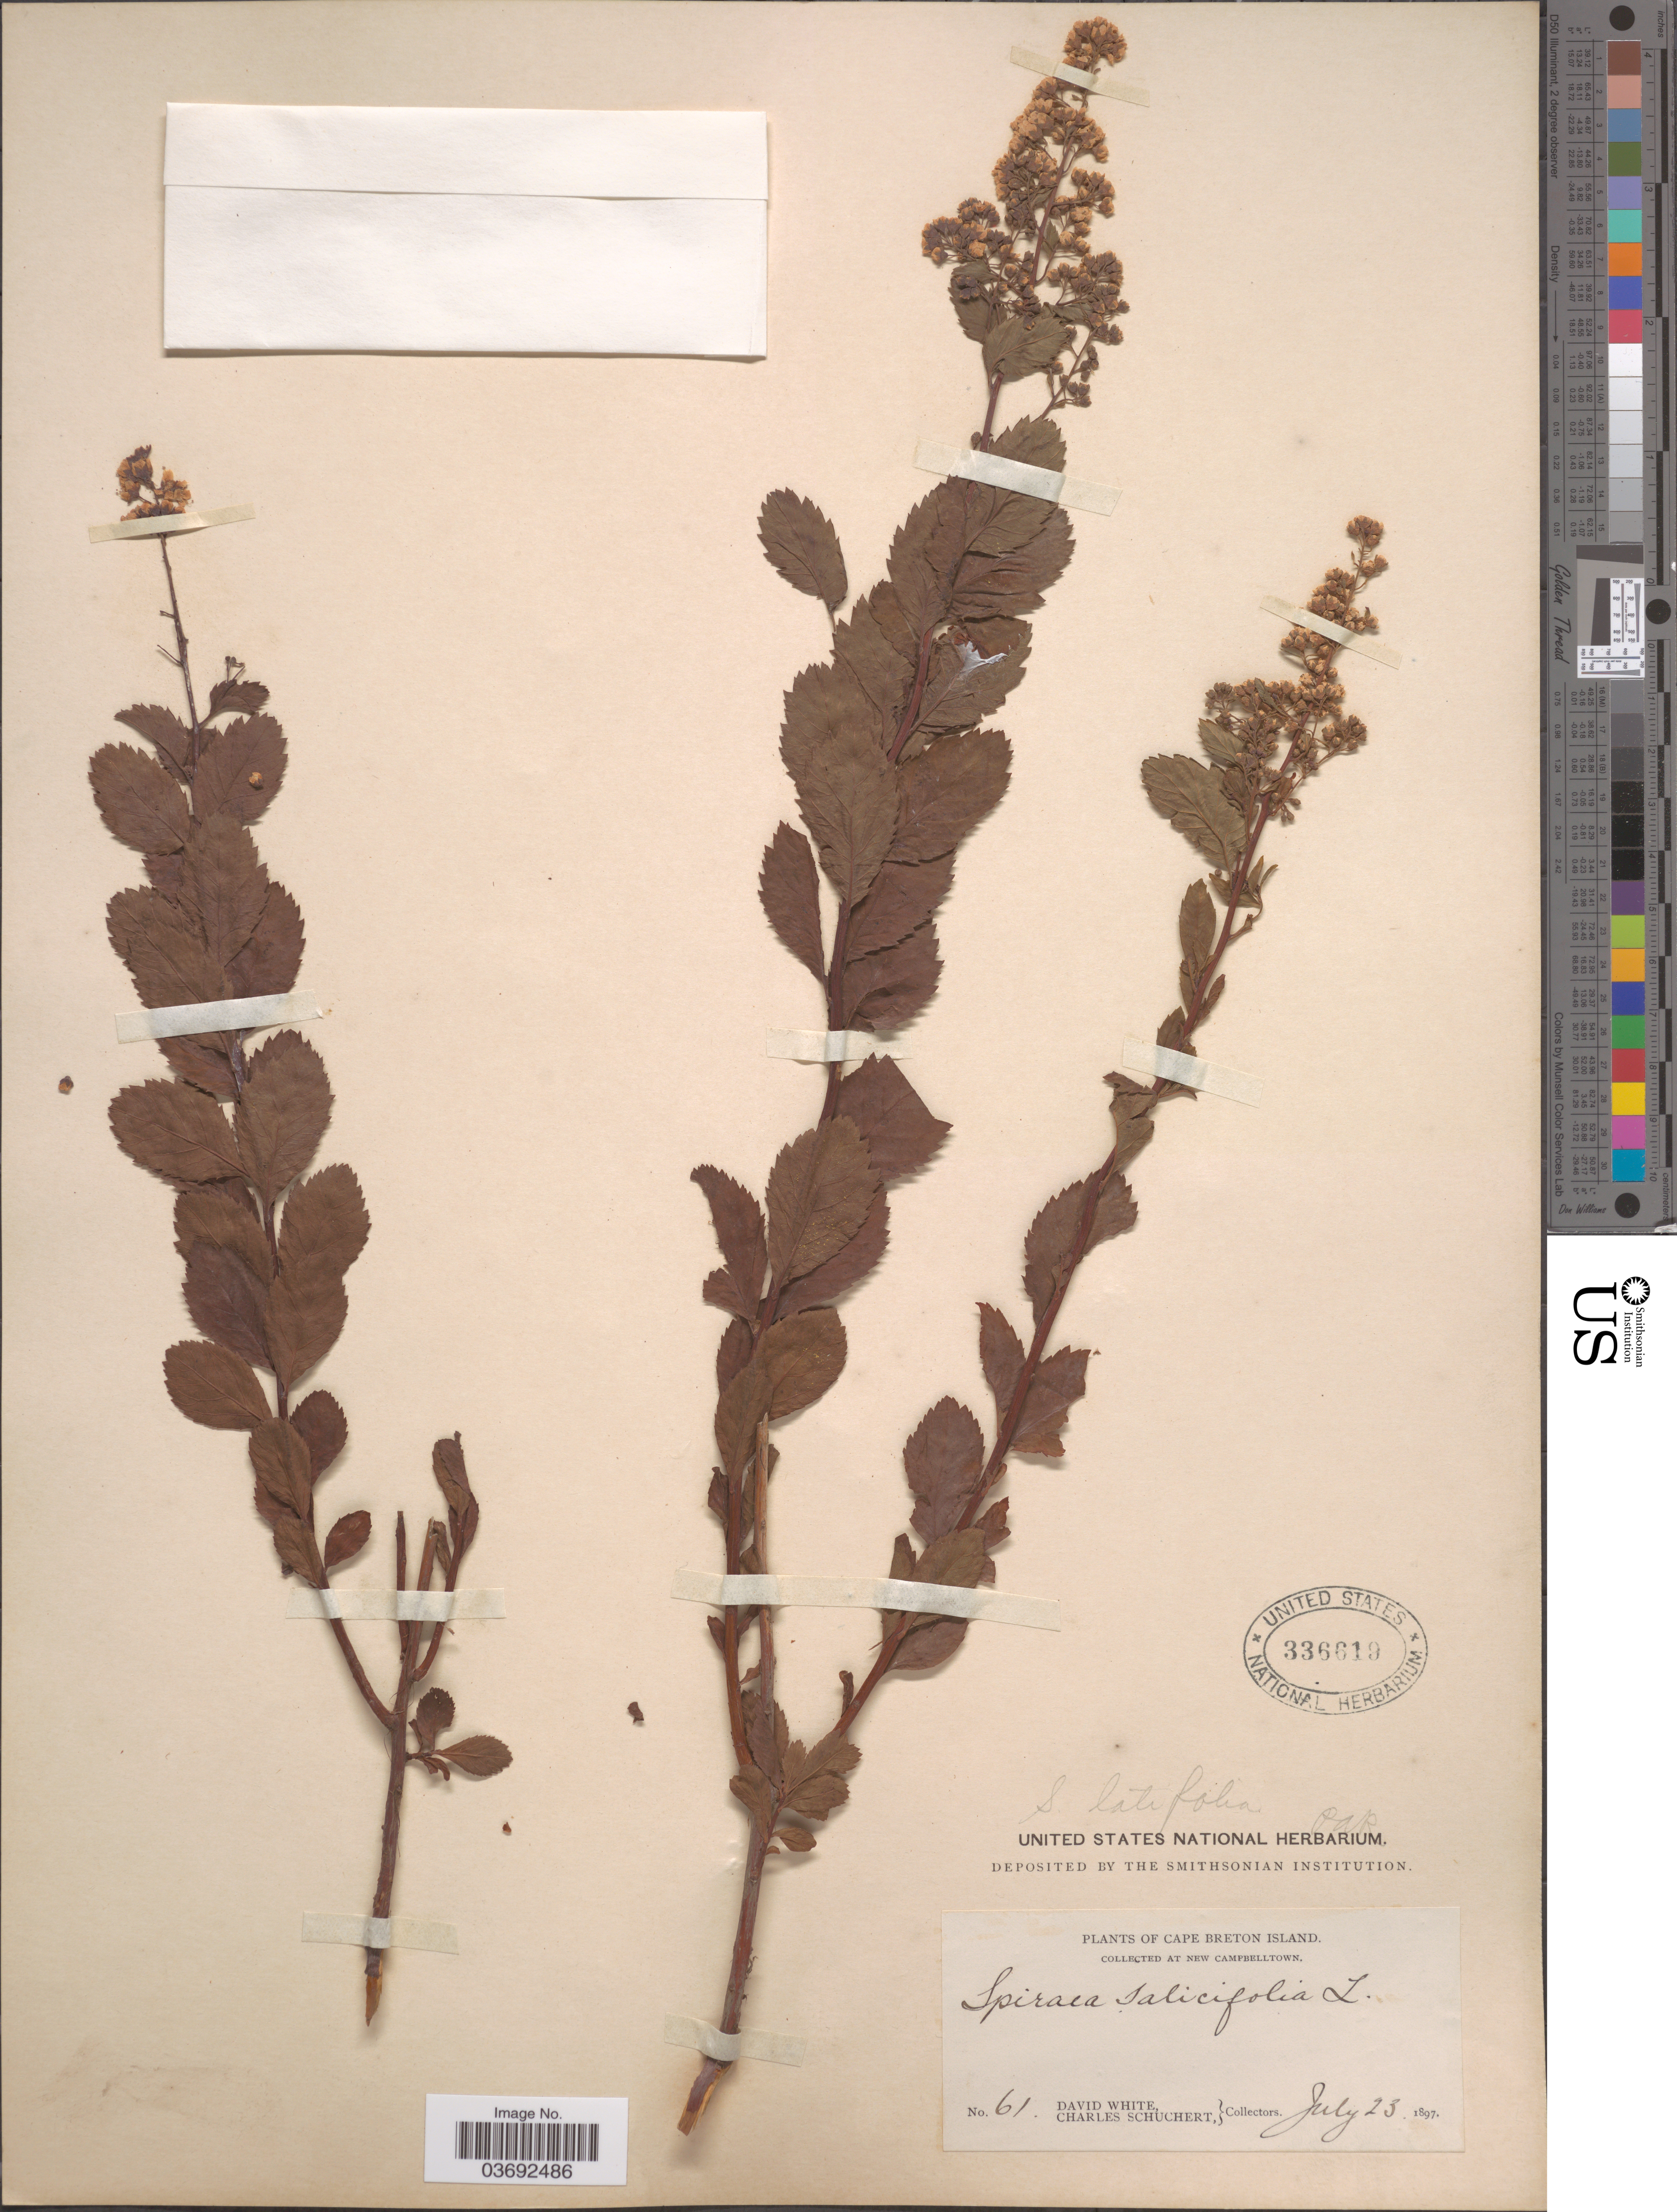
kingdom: Plantae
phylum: Tracheophyta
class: Magnoliopsida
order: Rosales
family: Rosaceae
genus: Spiraea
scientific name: Spiraea latifolia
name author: Borkh.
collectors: D. White & C. Schuchert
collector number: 61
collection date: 1897-07-23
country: Canada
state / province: Nova Scotia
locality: Cape Breton Island. At New Campbelltown.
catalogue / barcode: US 336619